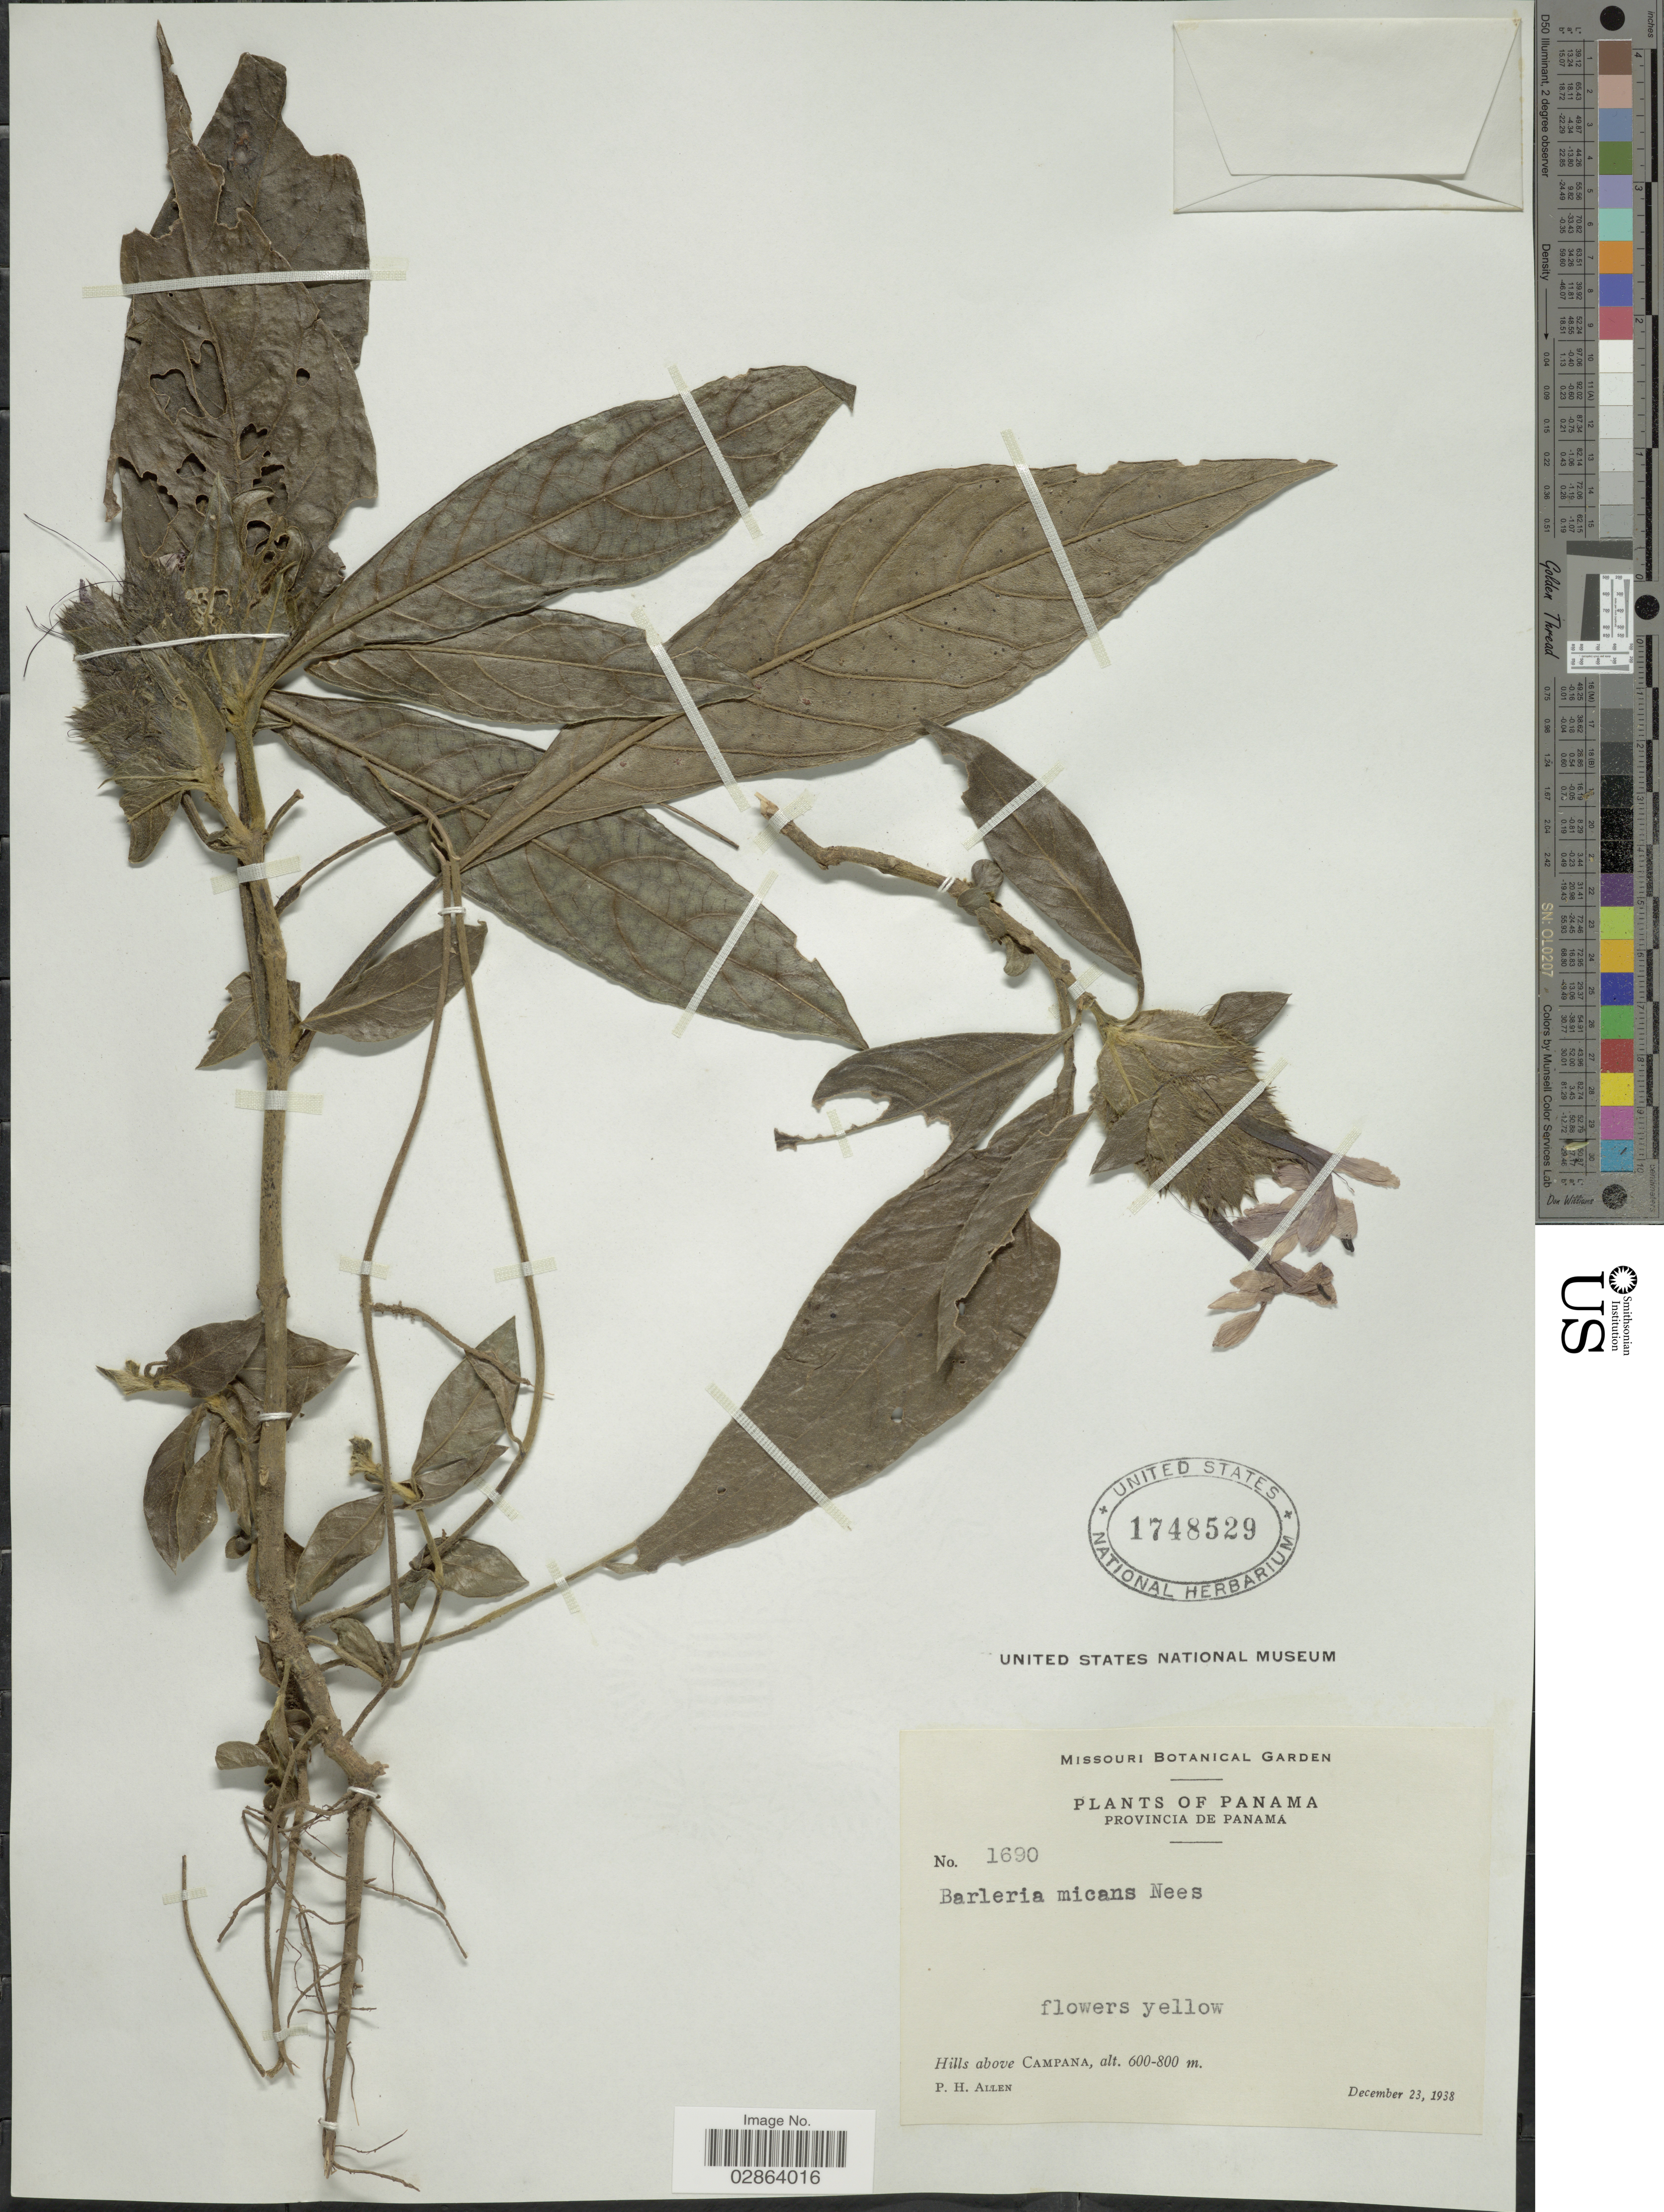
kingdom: Plantae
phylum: Tracheophyta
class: Magnoliopsida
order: Lamiales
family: Acanthaceae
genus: Barleria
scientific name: Barleria oenotheroides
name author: Dum. Cours.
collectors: P. H. Allen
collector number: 1690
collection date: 1938-12-23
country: Panama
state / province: Panamá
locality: Provincia De Panama, Hills above Campana.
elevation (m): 600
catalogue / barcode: US 1748529